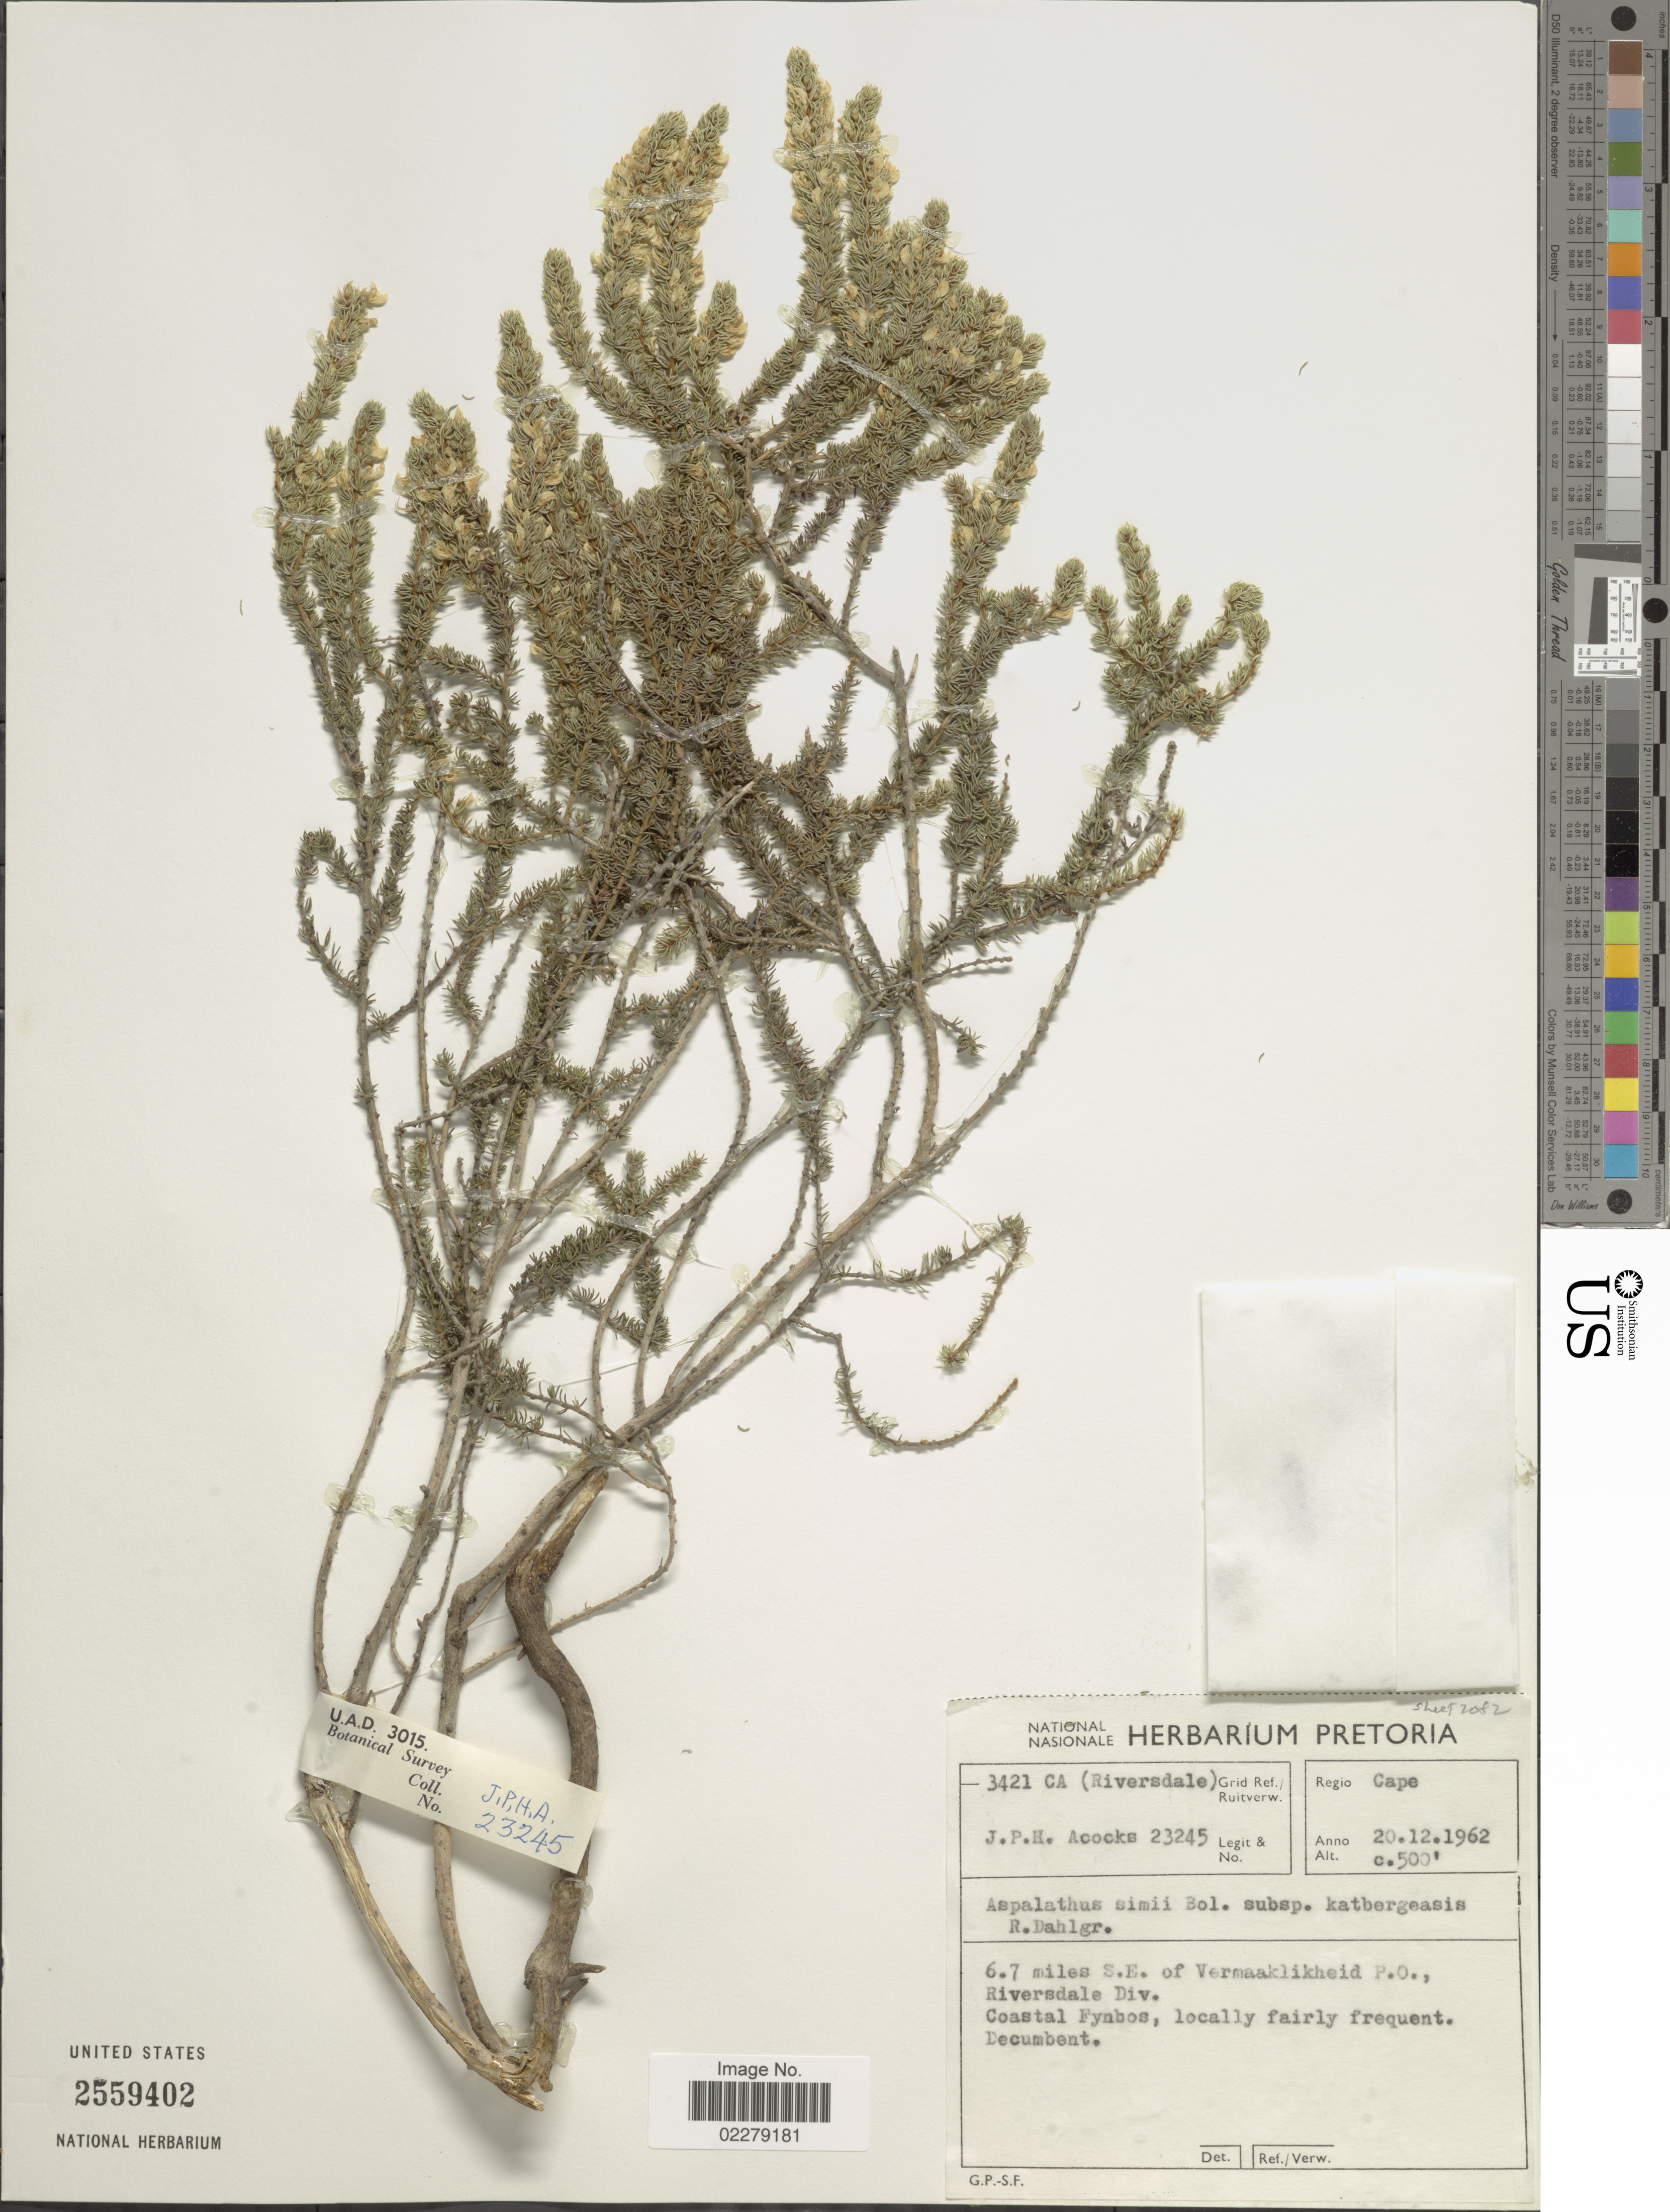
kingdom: Plantae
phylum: Tracheophyta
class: Magnoliopsida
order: Fabales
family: Fabaceae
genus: Aspalathus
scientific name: Aspalathus katbergensis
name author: R. Dahlgren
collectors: J. P. Acocks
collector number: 23245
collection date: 1962-12-20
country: South Africa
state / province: Western Cape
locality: Regio Cape. 6.7 miles S. E. of Vermaaklikheid P.O., Riversdale Div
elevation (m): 152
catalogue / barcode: US 2559402